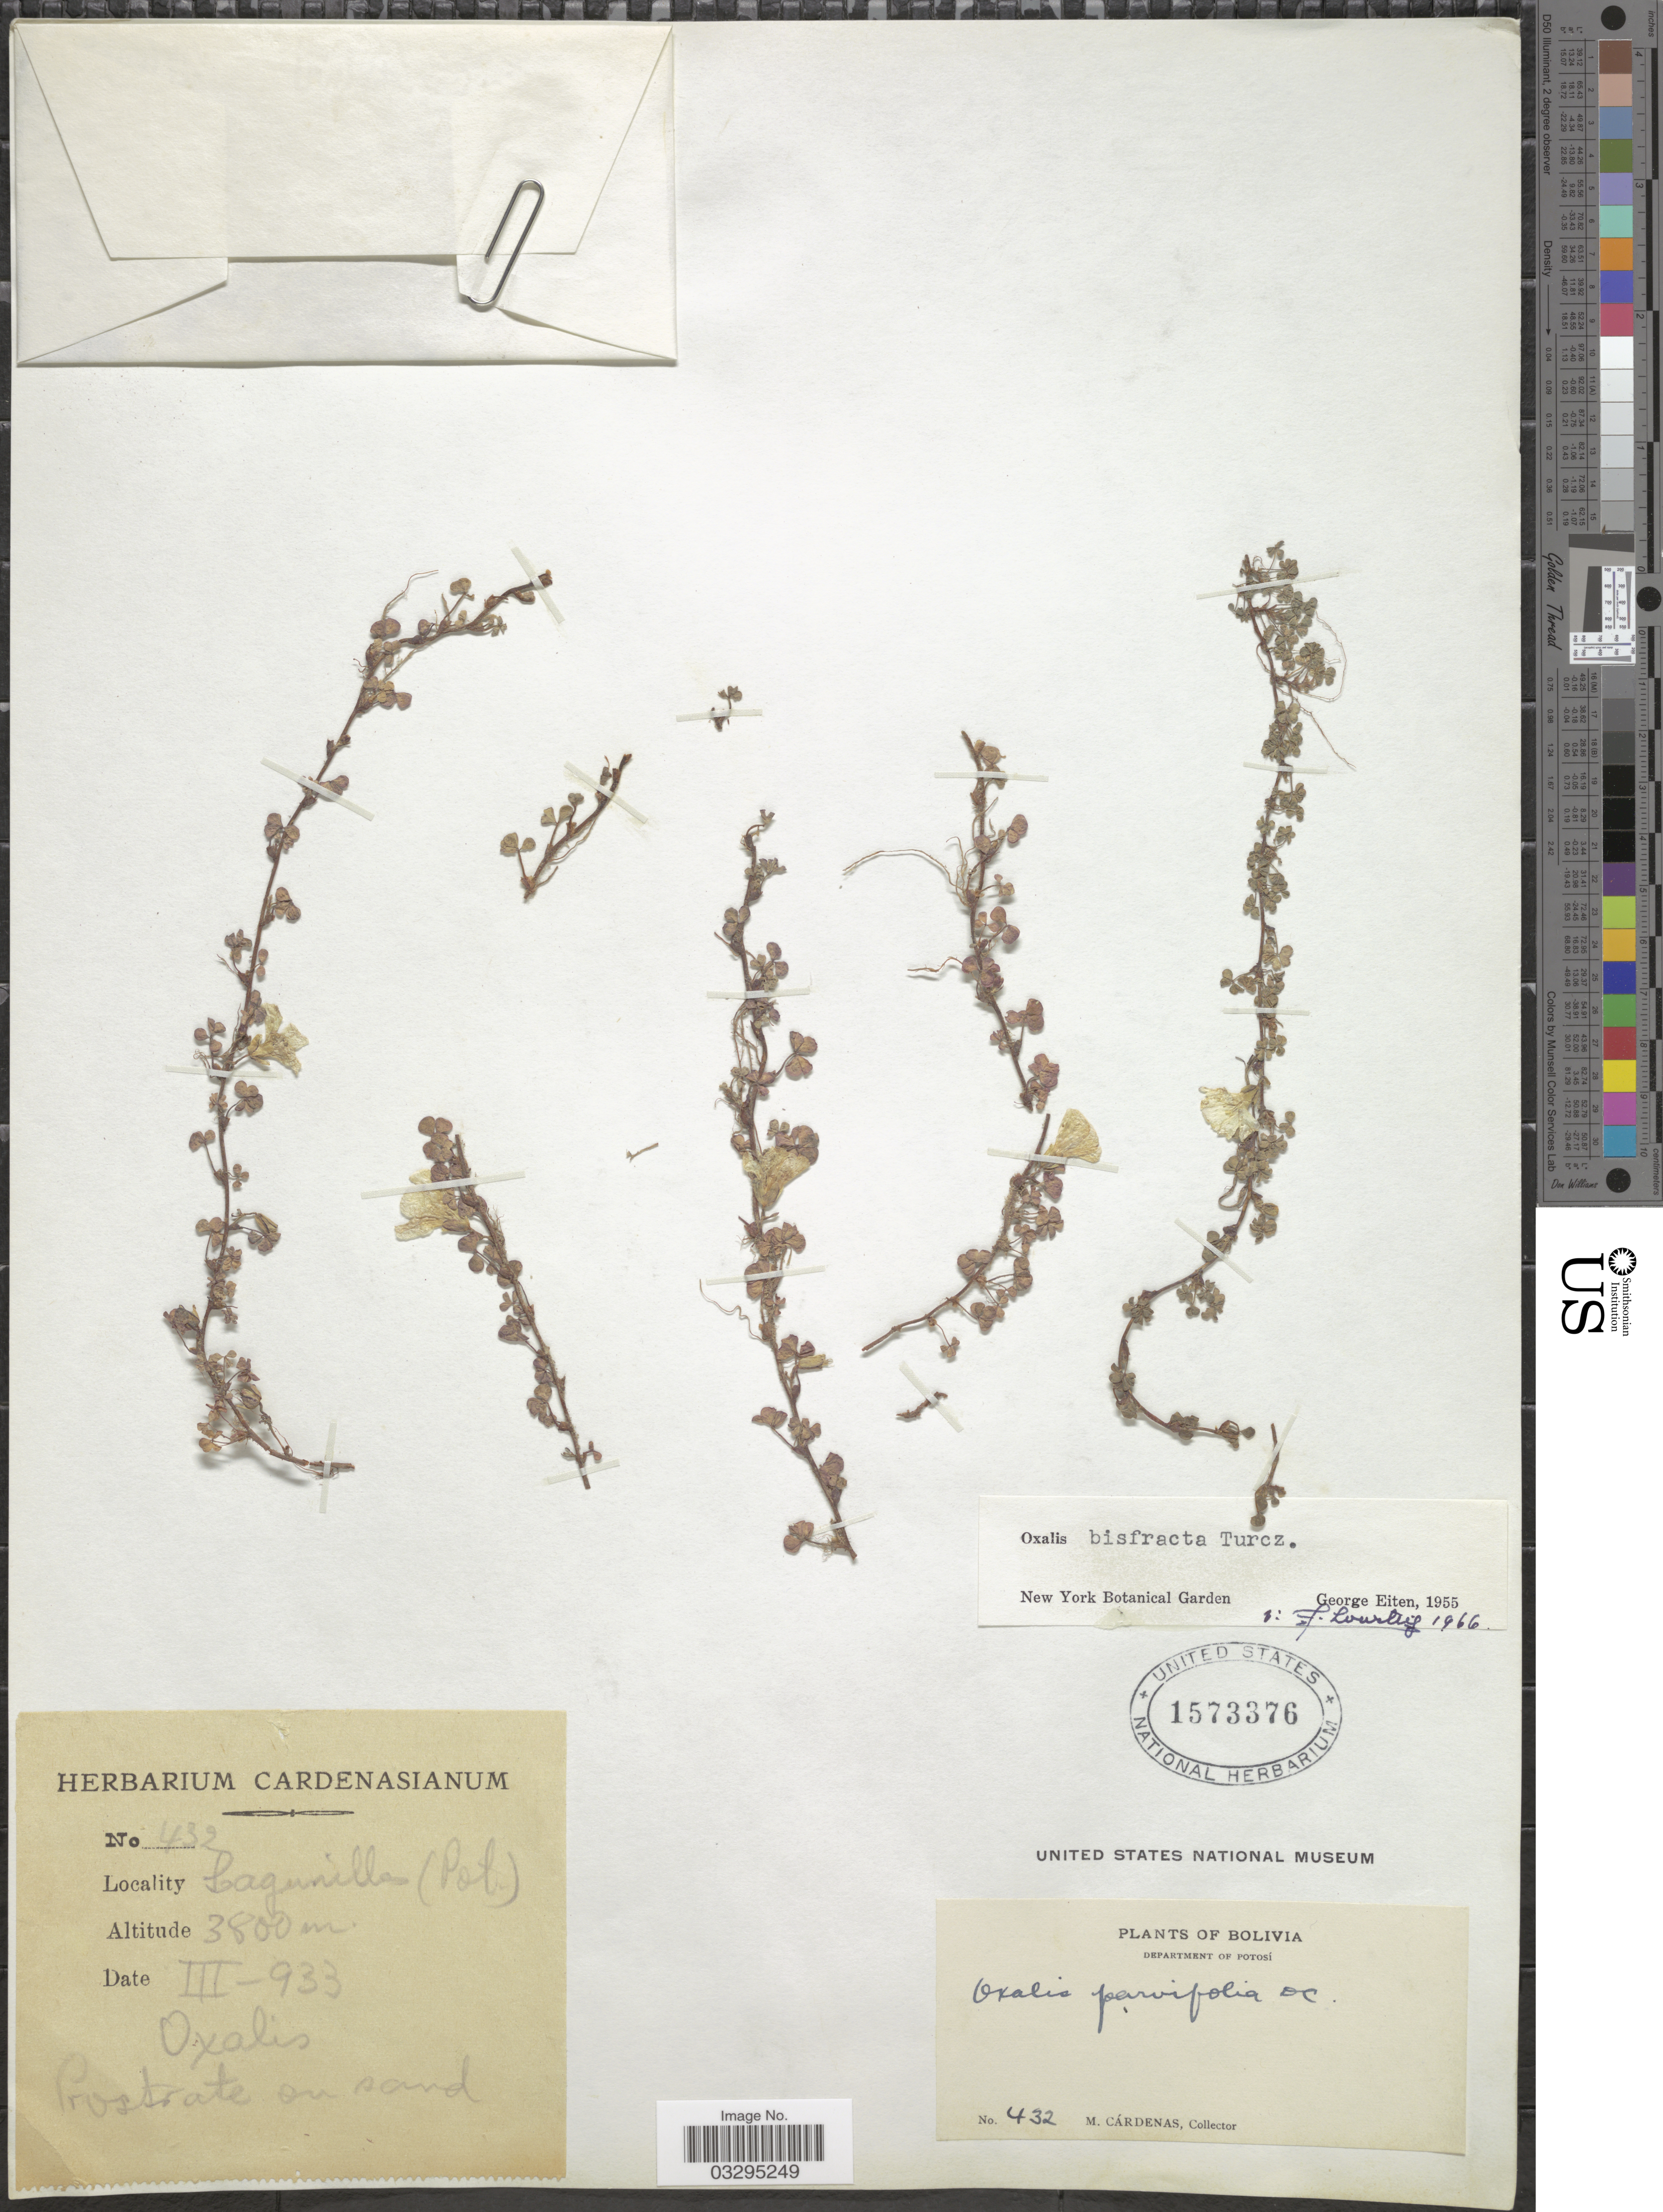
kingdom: Plantae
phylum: Tracheophyta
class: Magnoliopsida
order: Oxalidales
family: Oxalidaceae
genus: Oxalis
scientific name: Oxalis bisfracta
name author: Turcz.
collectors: M. Cárdenas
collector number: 432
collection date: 1933-03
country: Bolivia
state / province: Potosi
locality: Department of Potosí. Lagunillas (Pot.).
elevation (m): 3800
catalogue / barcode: US 1573376